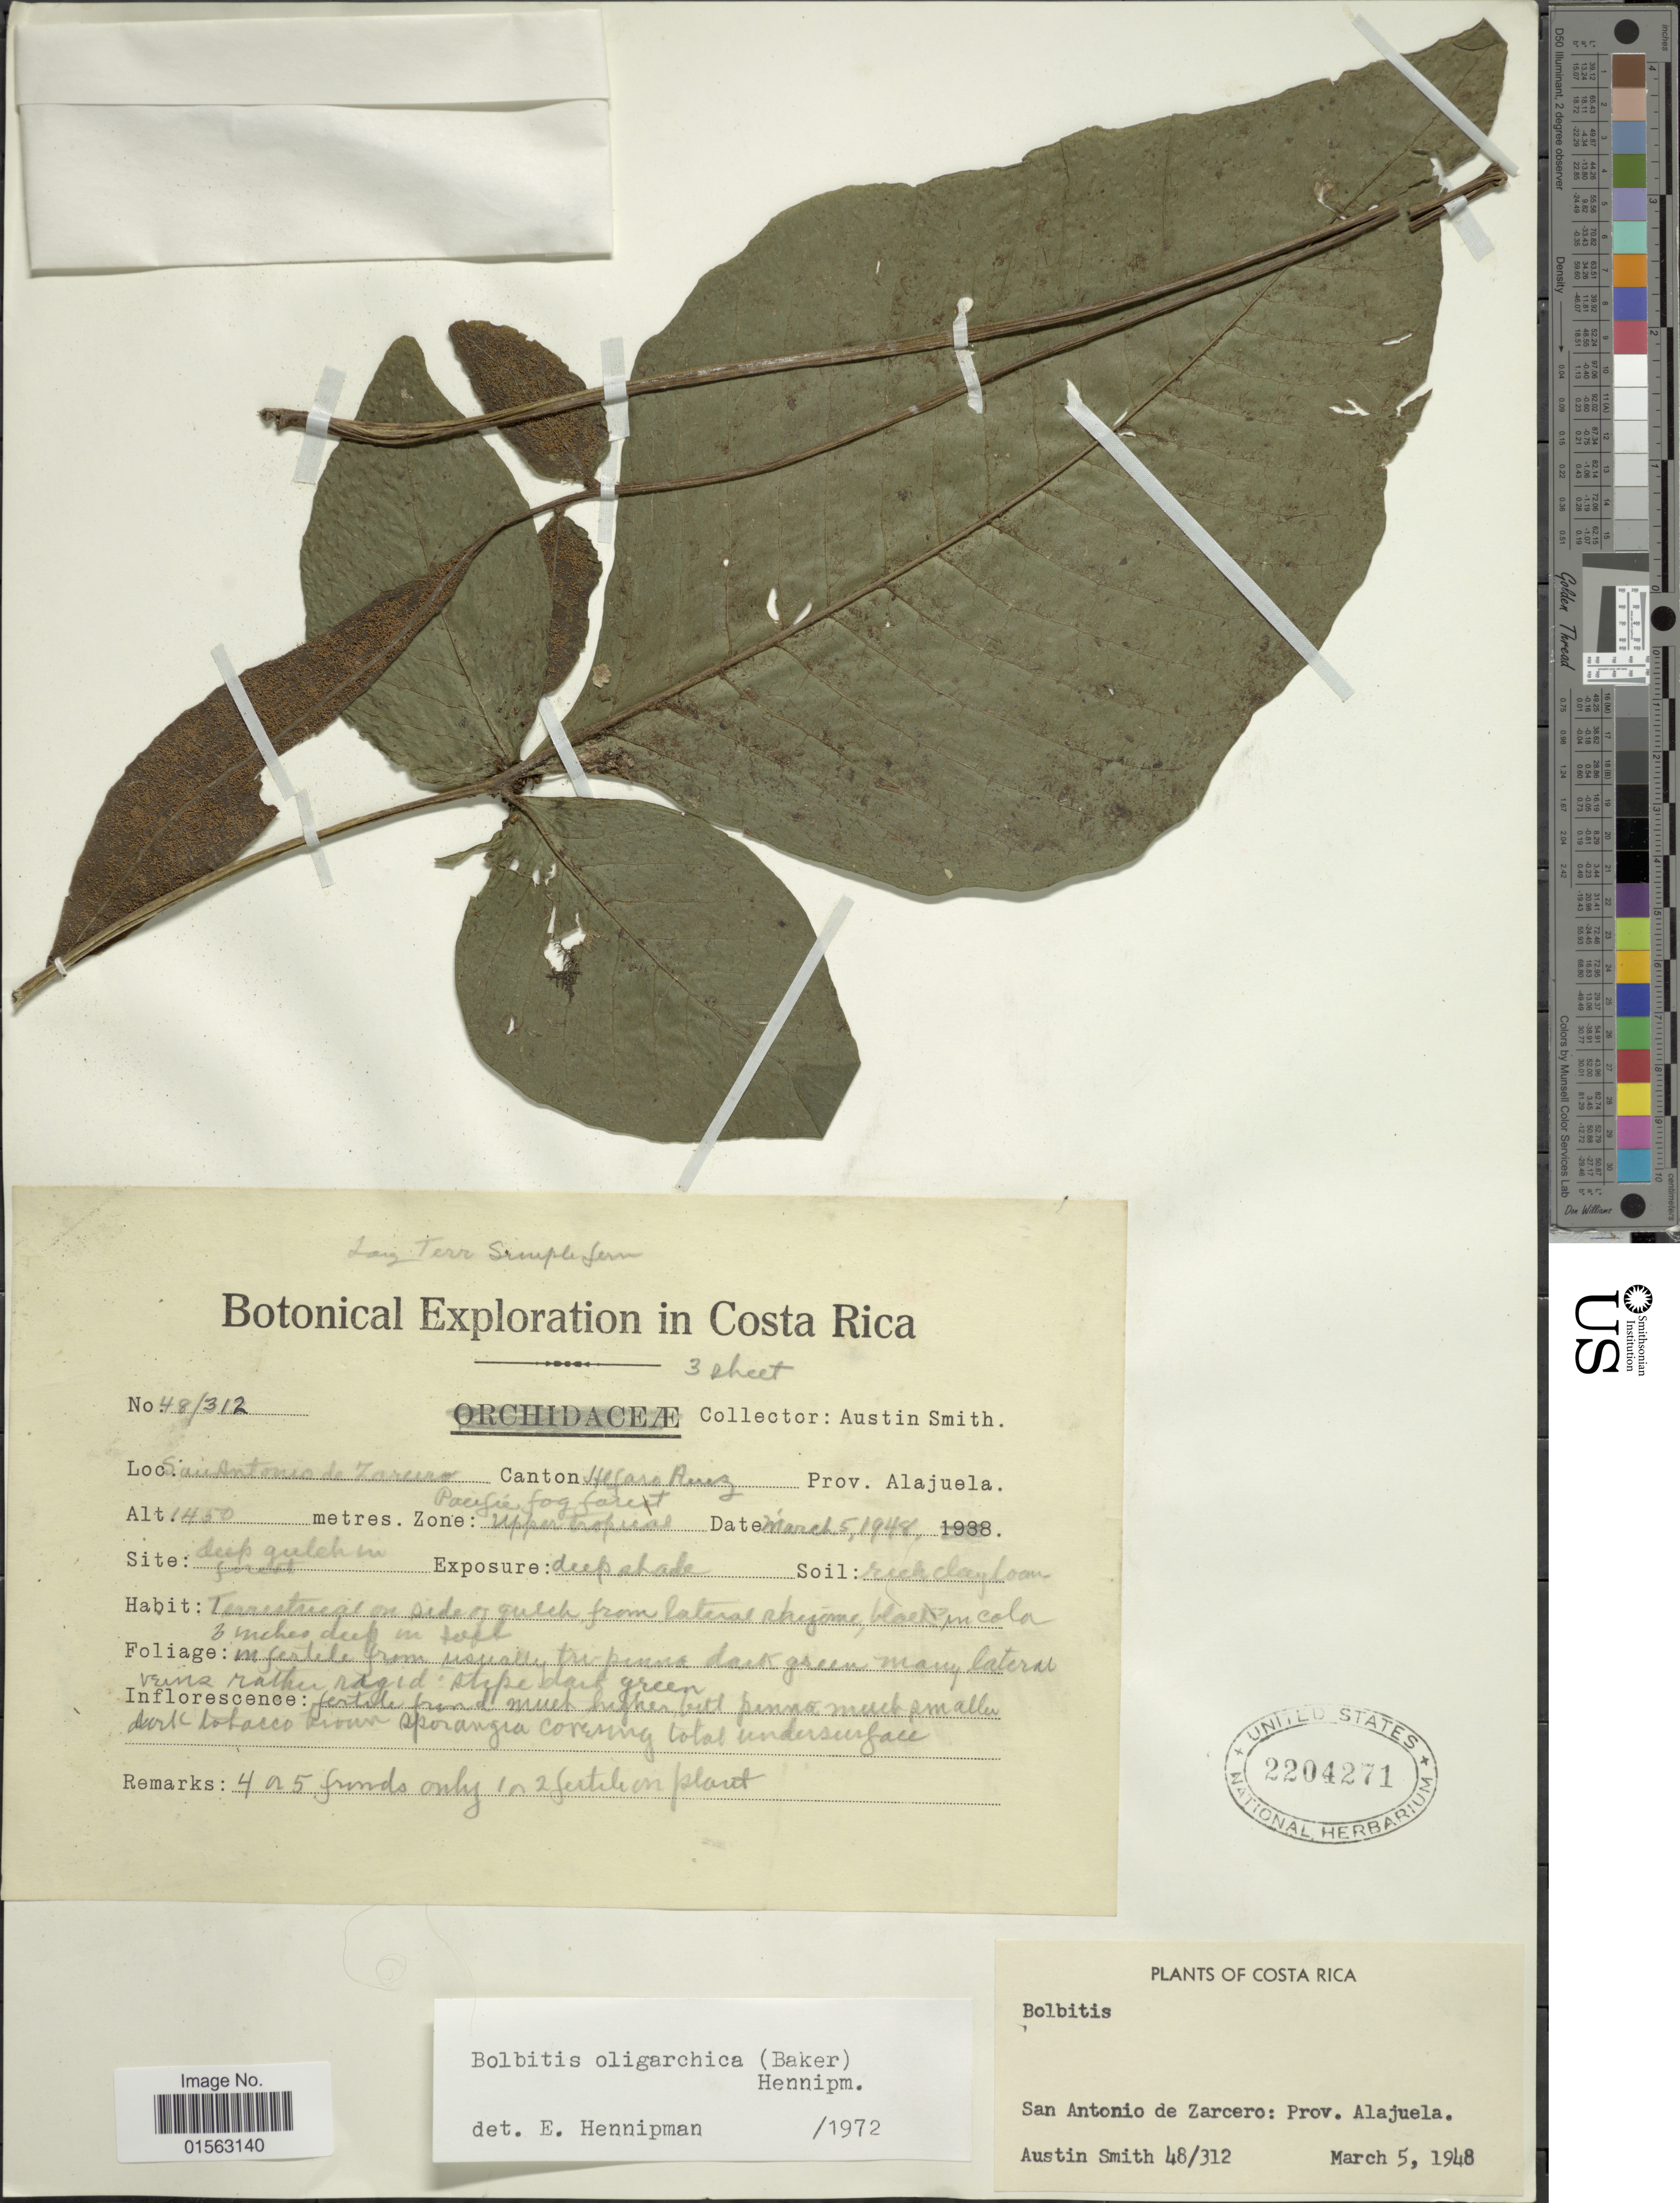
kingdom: Plantae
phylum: Tracheophyta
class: Polypodiopsida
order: Polypodiales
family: Dryopteridaceae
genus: Mickelia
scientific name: Mickelia oligarchica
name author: (Baker) R.C. Moran et al.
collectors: Aust P. Smith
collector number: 48-312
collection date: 1948-03-05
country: Costa Rica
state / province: Alajuela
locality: Pacific fog forest, San Antonio de Zarcero, Alfaro Ruiz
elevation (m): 1450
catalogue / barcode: US 2204271